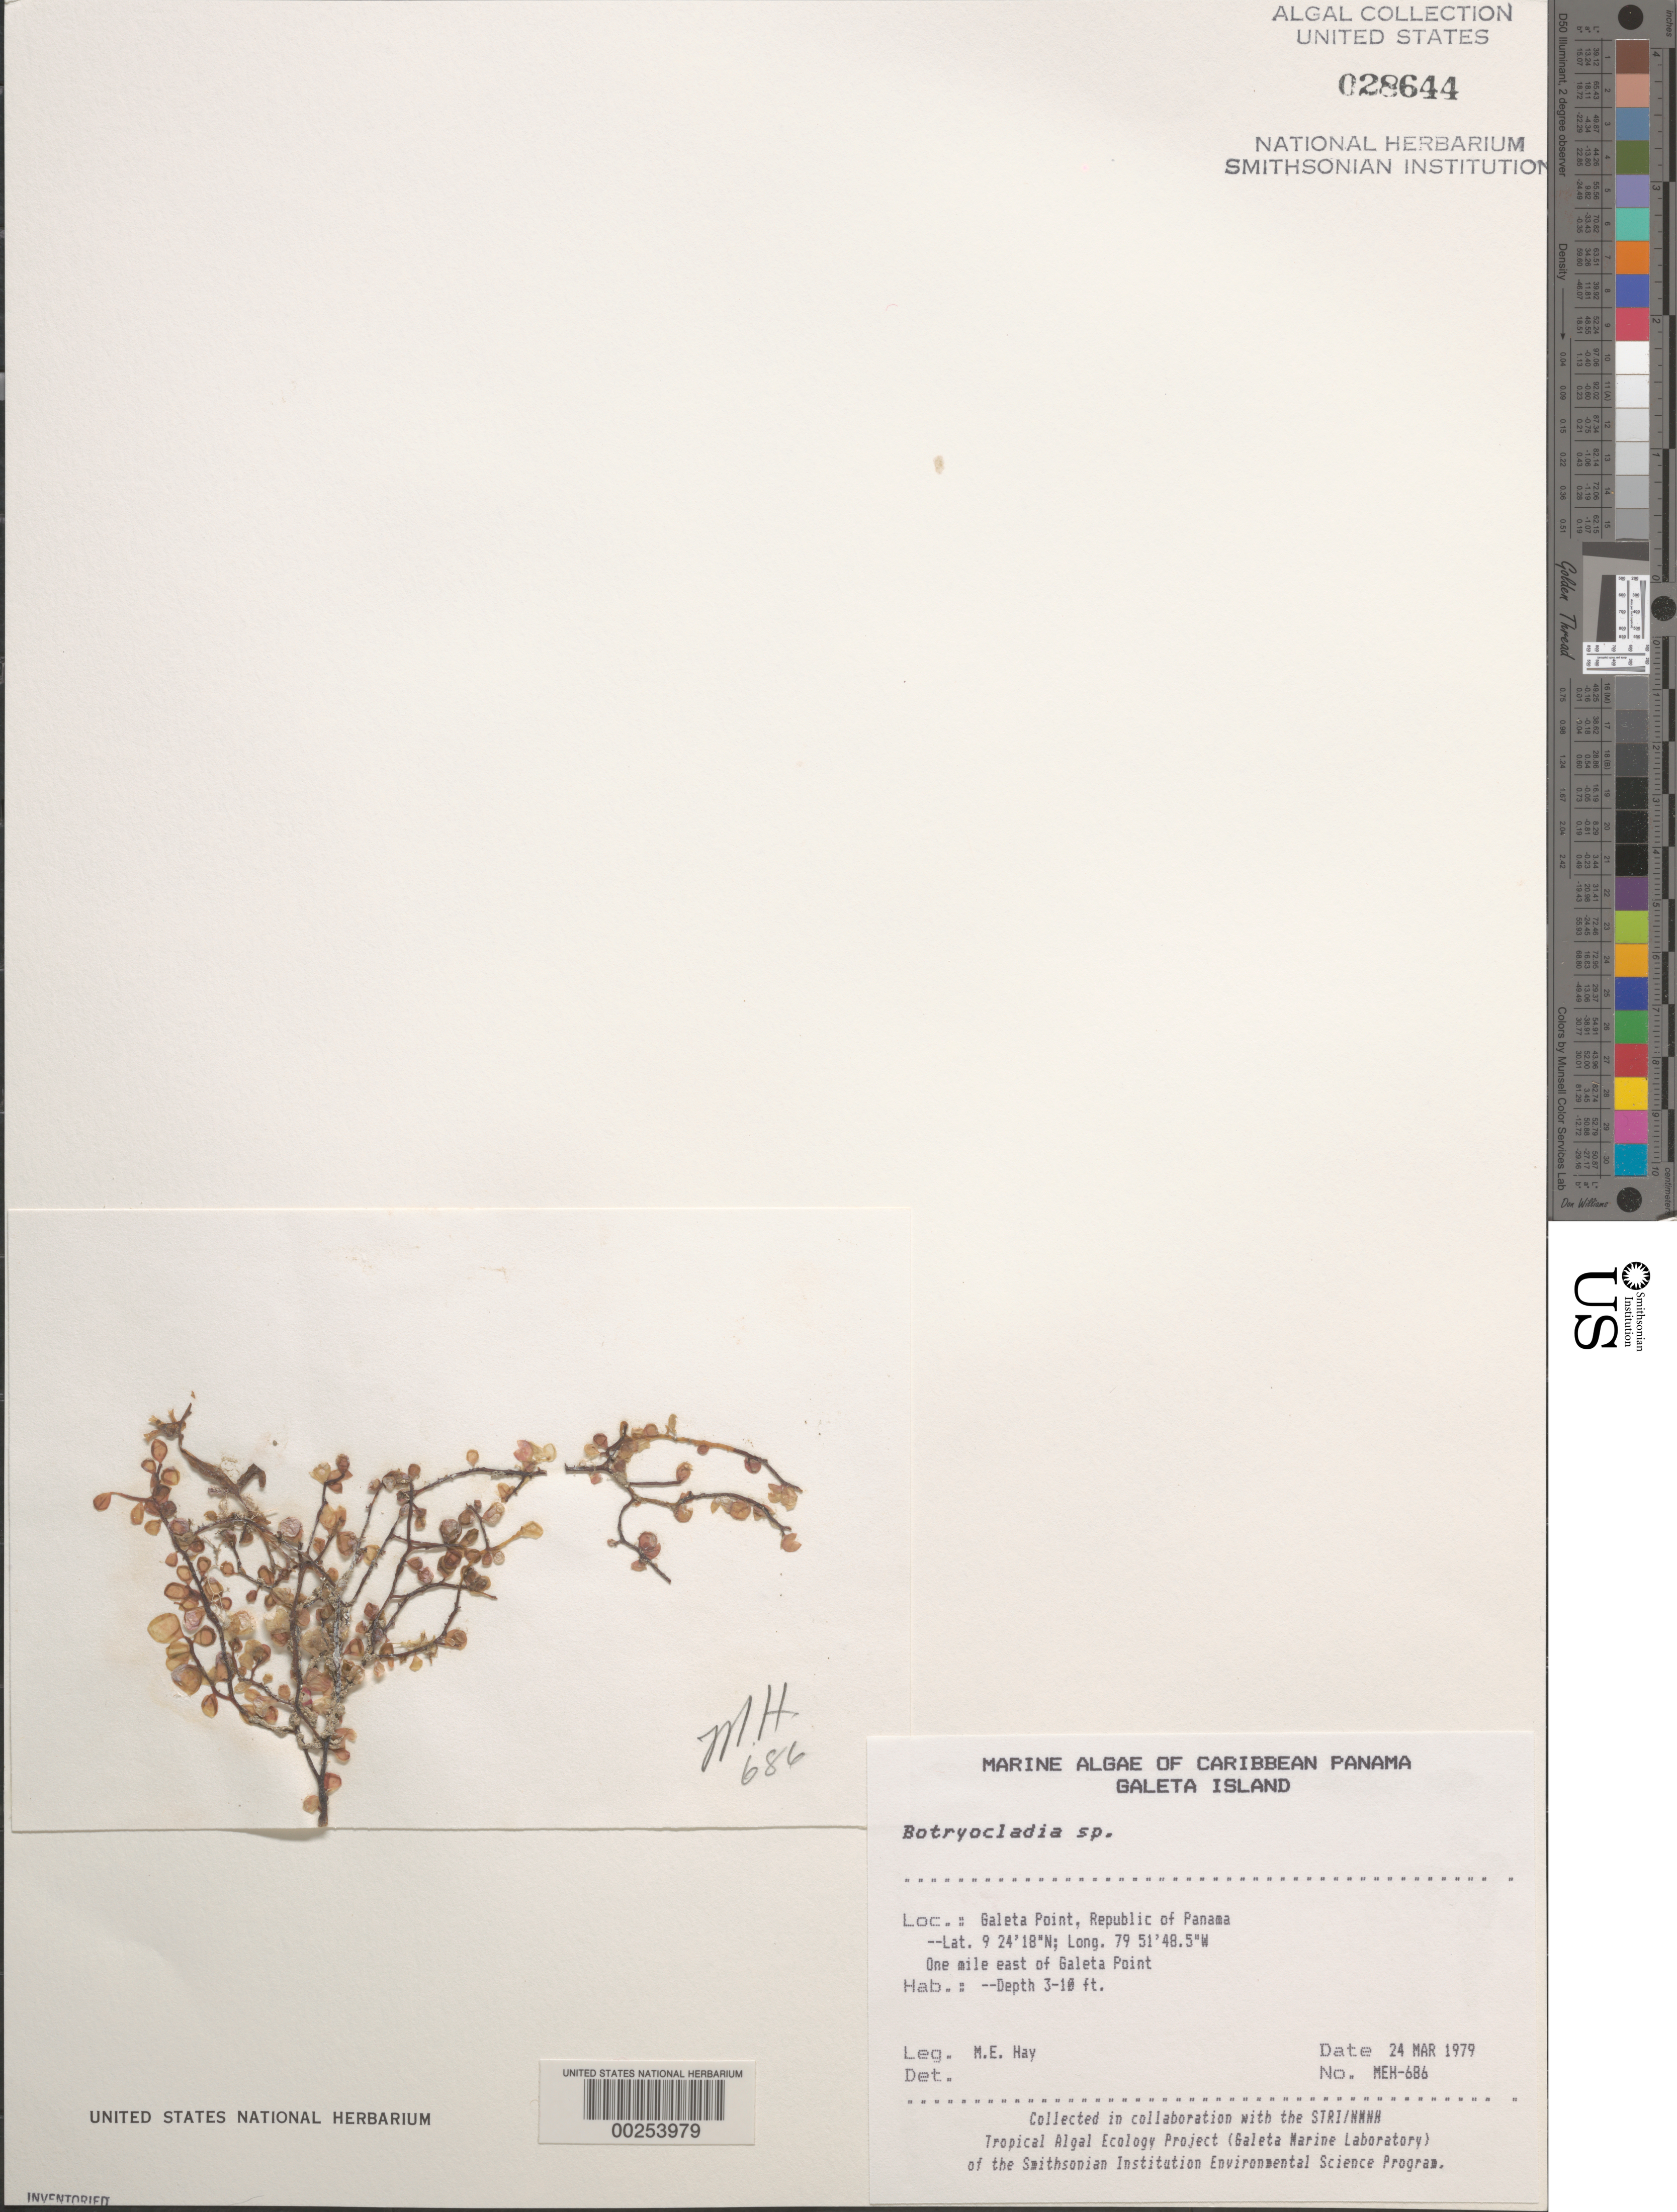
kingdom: Plantae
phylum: Rhodophyta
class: Florideophyceae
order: Rhodymeniales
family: Rhodymeniaceae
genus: Botryocladia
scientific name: Botryocladia sp.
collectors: M. E. Hay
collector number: MEH-686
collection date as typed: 24 Mar 1979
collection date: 1979-03-24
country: Panama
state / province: Colón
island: Galeta Island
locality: Galeta Point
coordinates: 9 24' 18" N, 79 51' 48.5" W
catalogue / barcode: US 28644